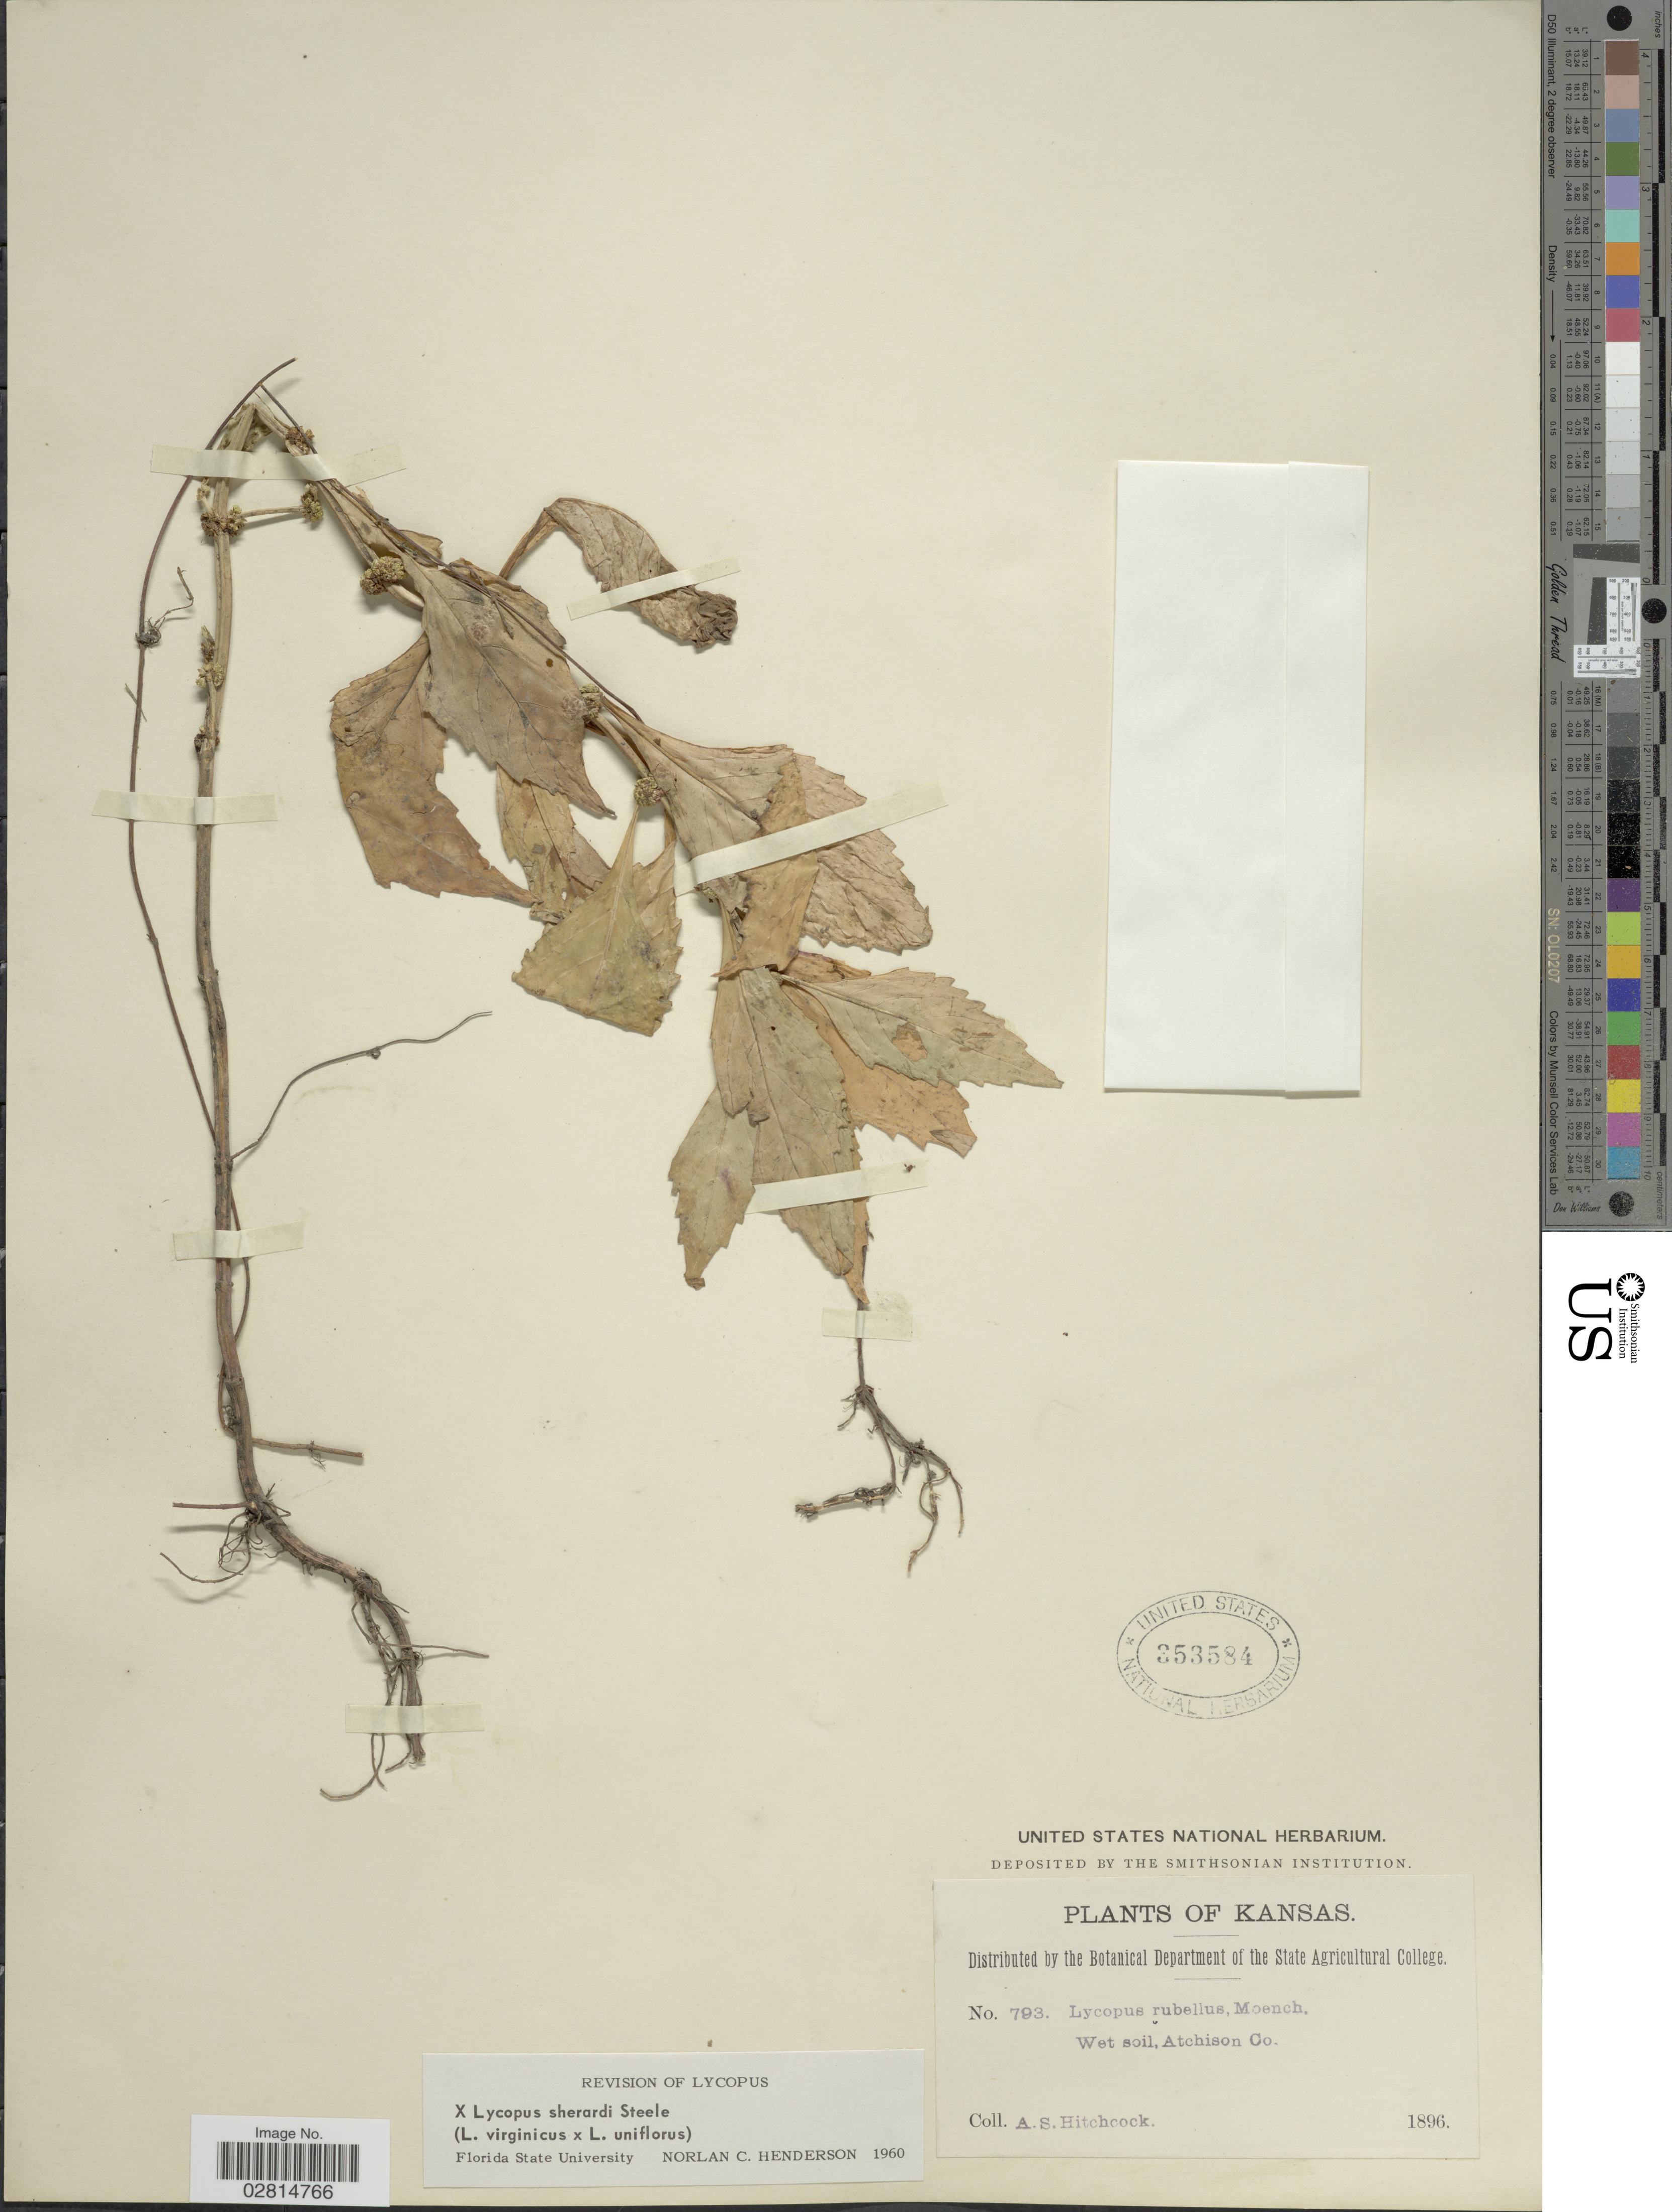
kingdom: Plantae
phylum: Tracheophyta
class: Magnoliopsida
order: Lamiales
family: Lamiaceae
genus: Lycopus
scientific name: Lycopus x sherardii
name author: E.S. Steele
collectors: A. S. Hitchcock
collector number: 793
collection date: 1896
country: United States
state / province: Kansas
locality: Atchison Co.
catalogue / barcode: US 353584